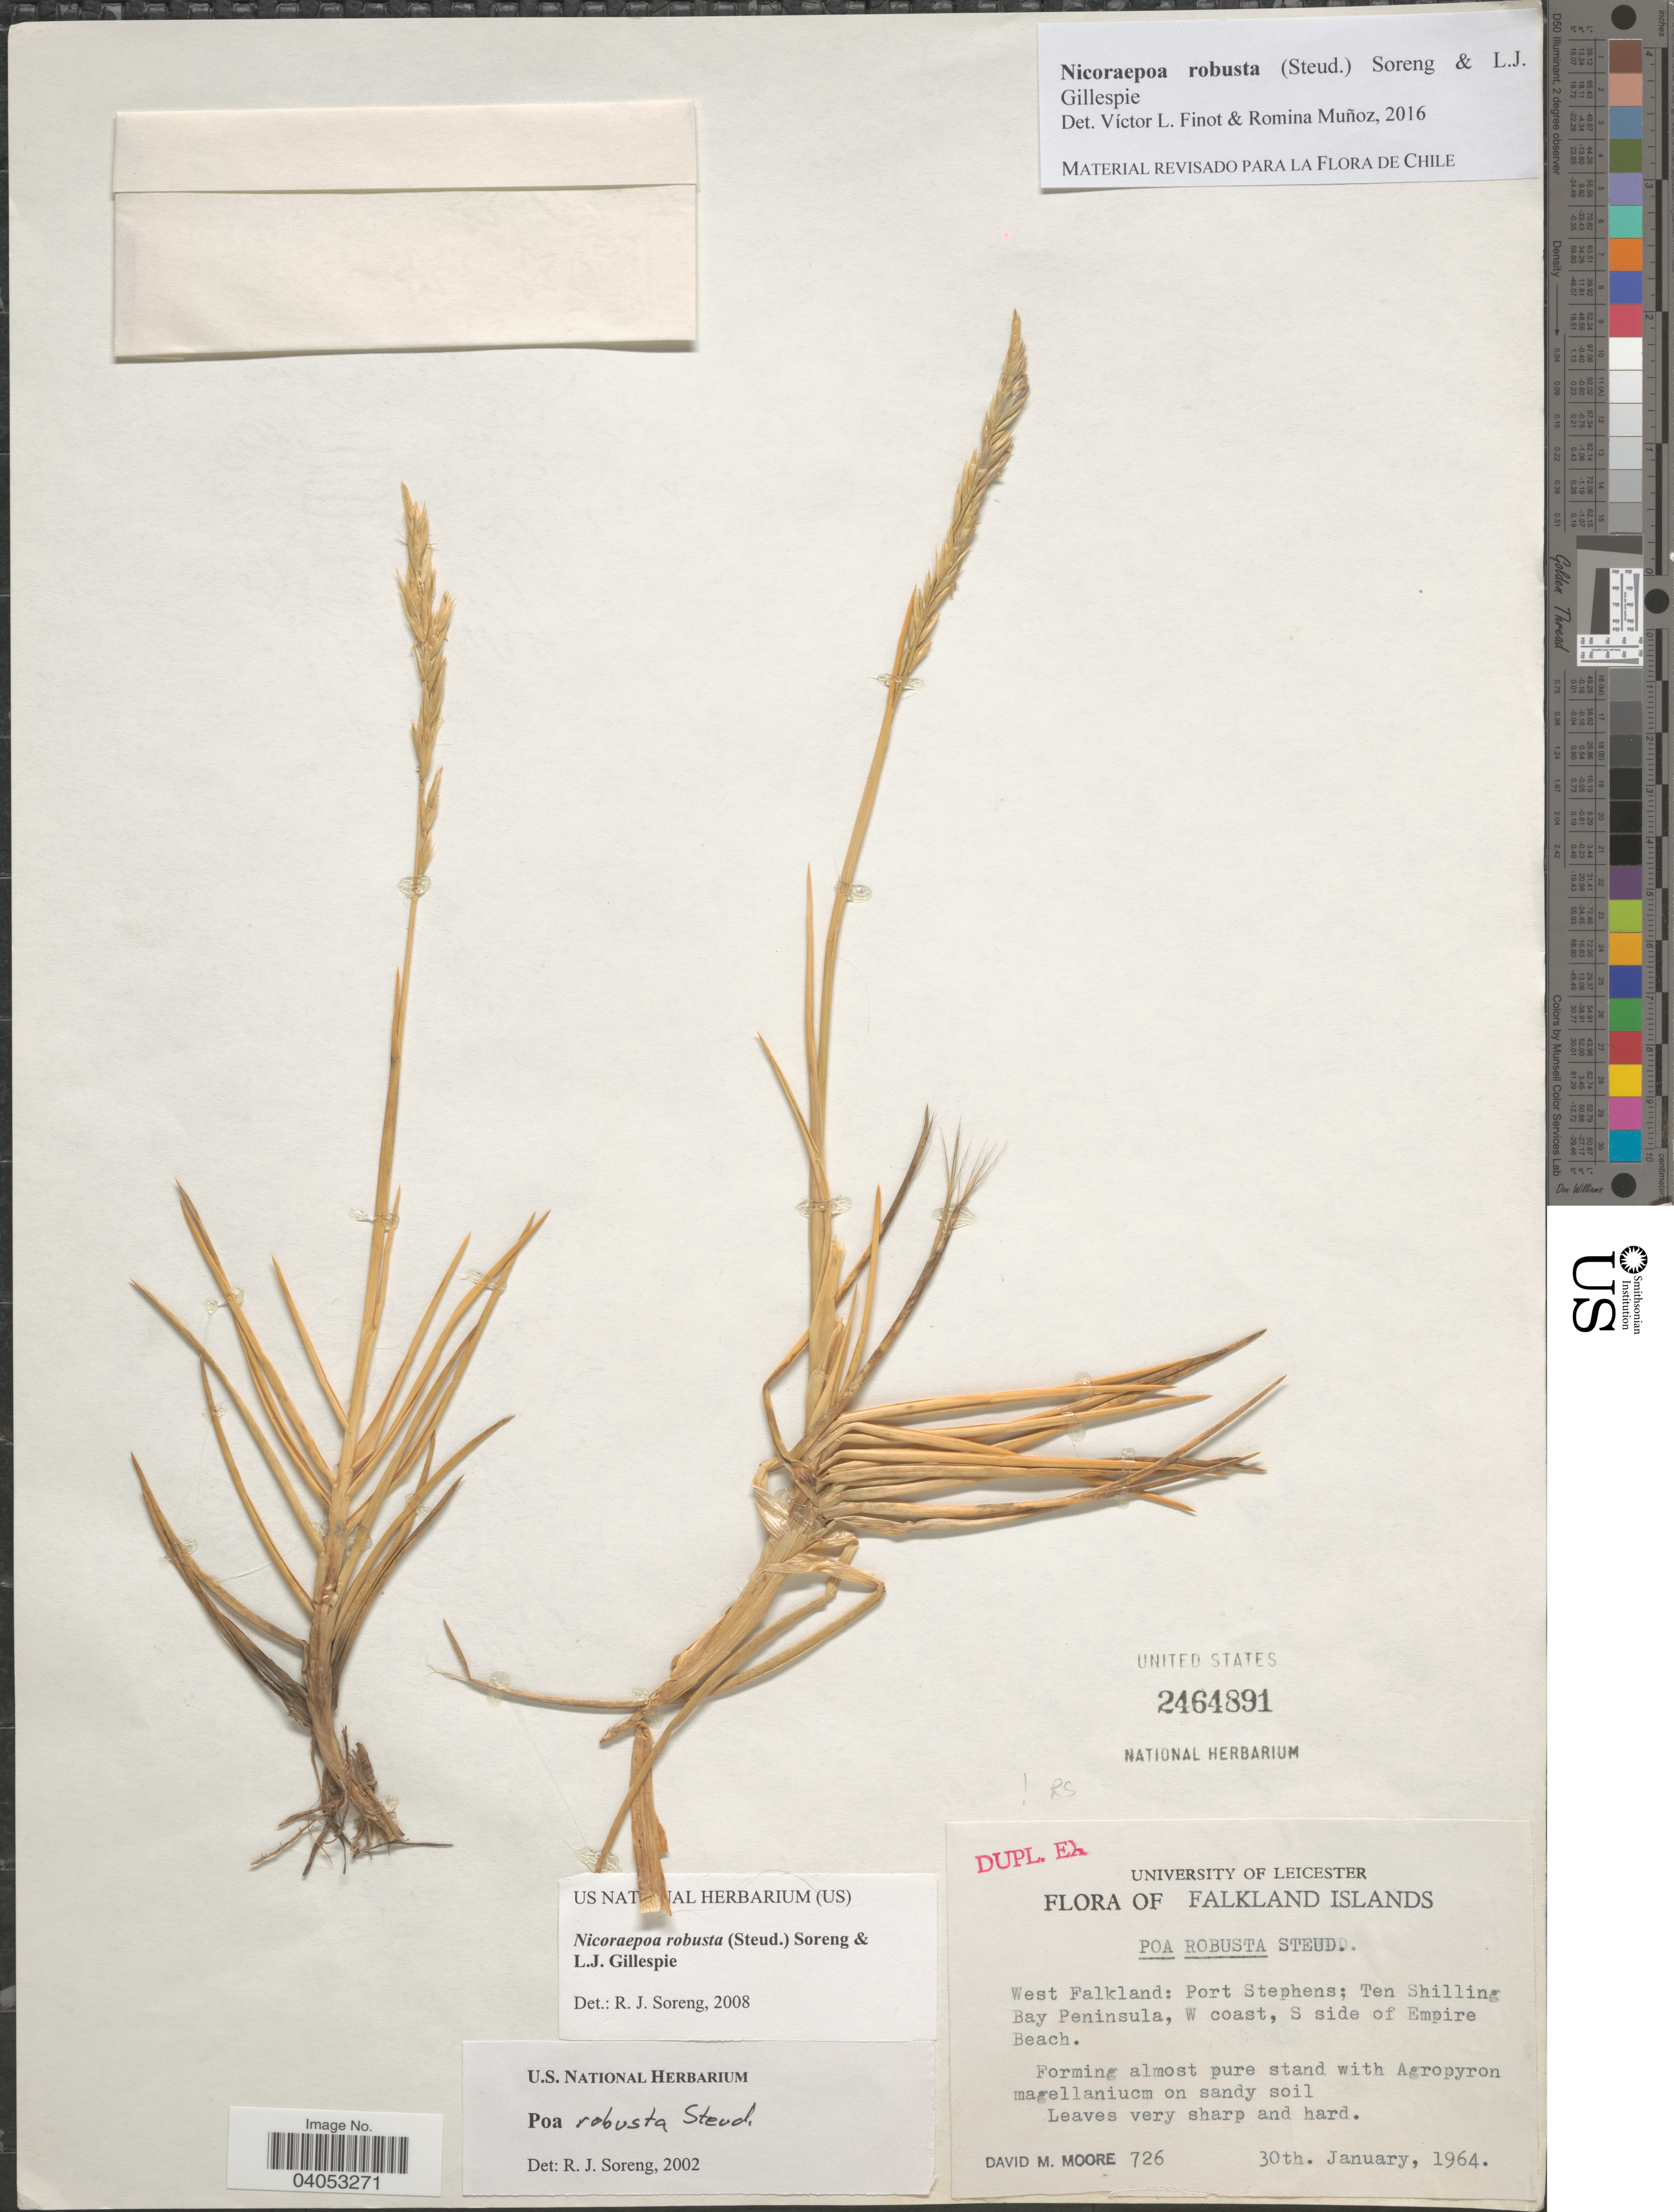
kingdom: Plantae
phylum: Tracheophyta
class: Liliopsida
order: Poales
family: Poaceae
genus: Nicoraepoa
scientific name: Nicoraepoa robusta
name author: (Steud.) Soreng & L.J. Gillespie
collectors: D. Moore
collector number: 726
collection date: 1964-01-30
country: Falkland Islands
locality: West Falkland: Port Stephens; Ten Shilling Bay Peninsula, W coast, S side of Empire Beach.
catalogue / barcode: US 2464891